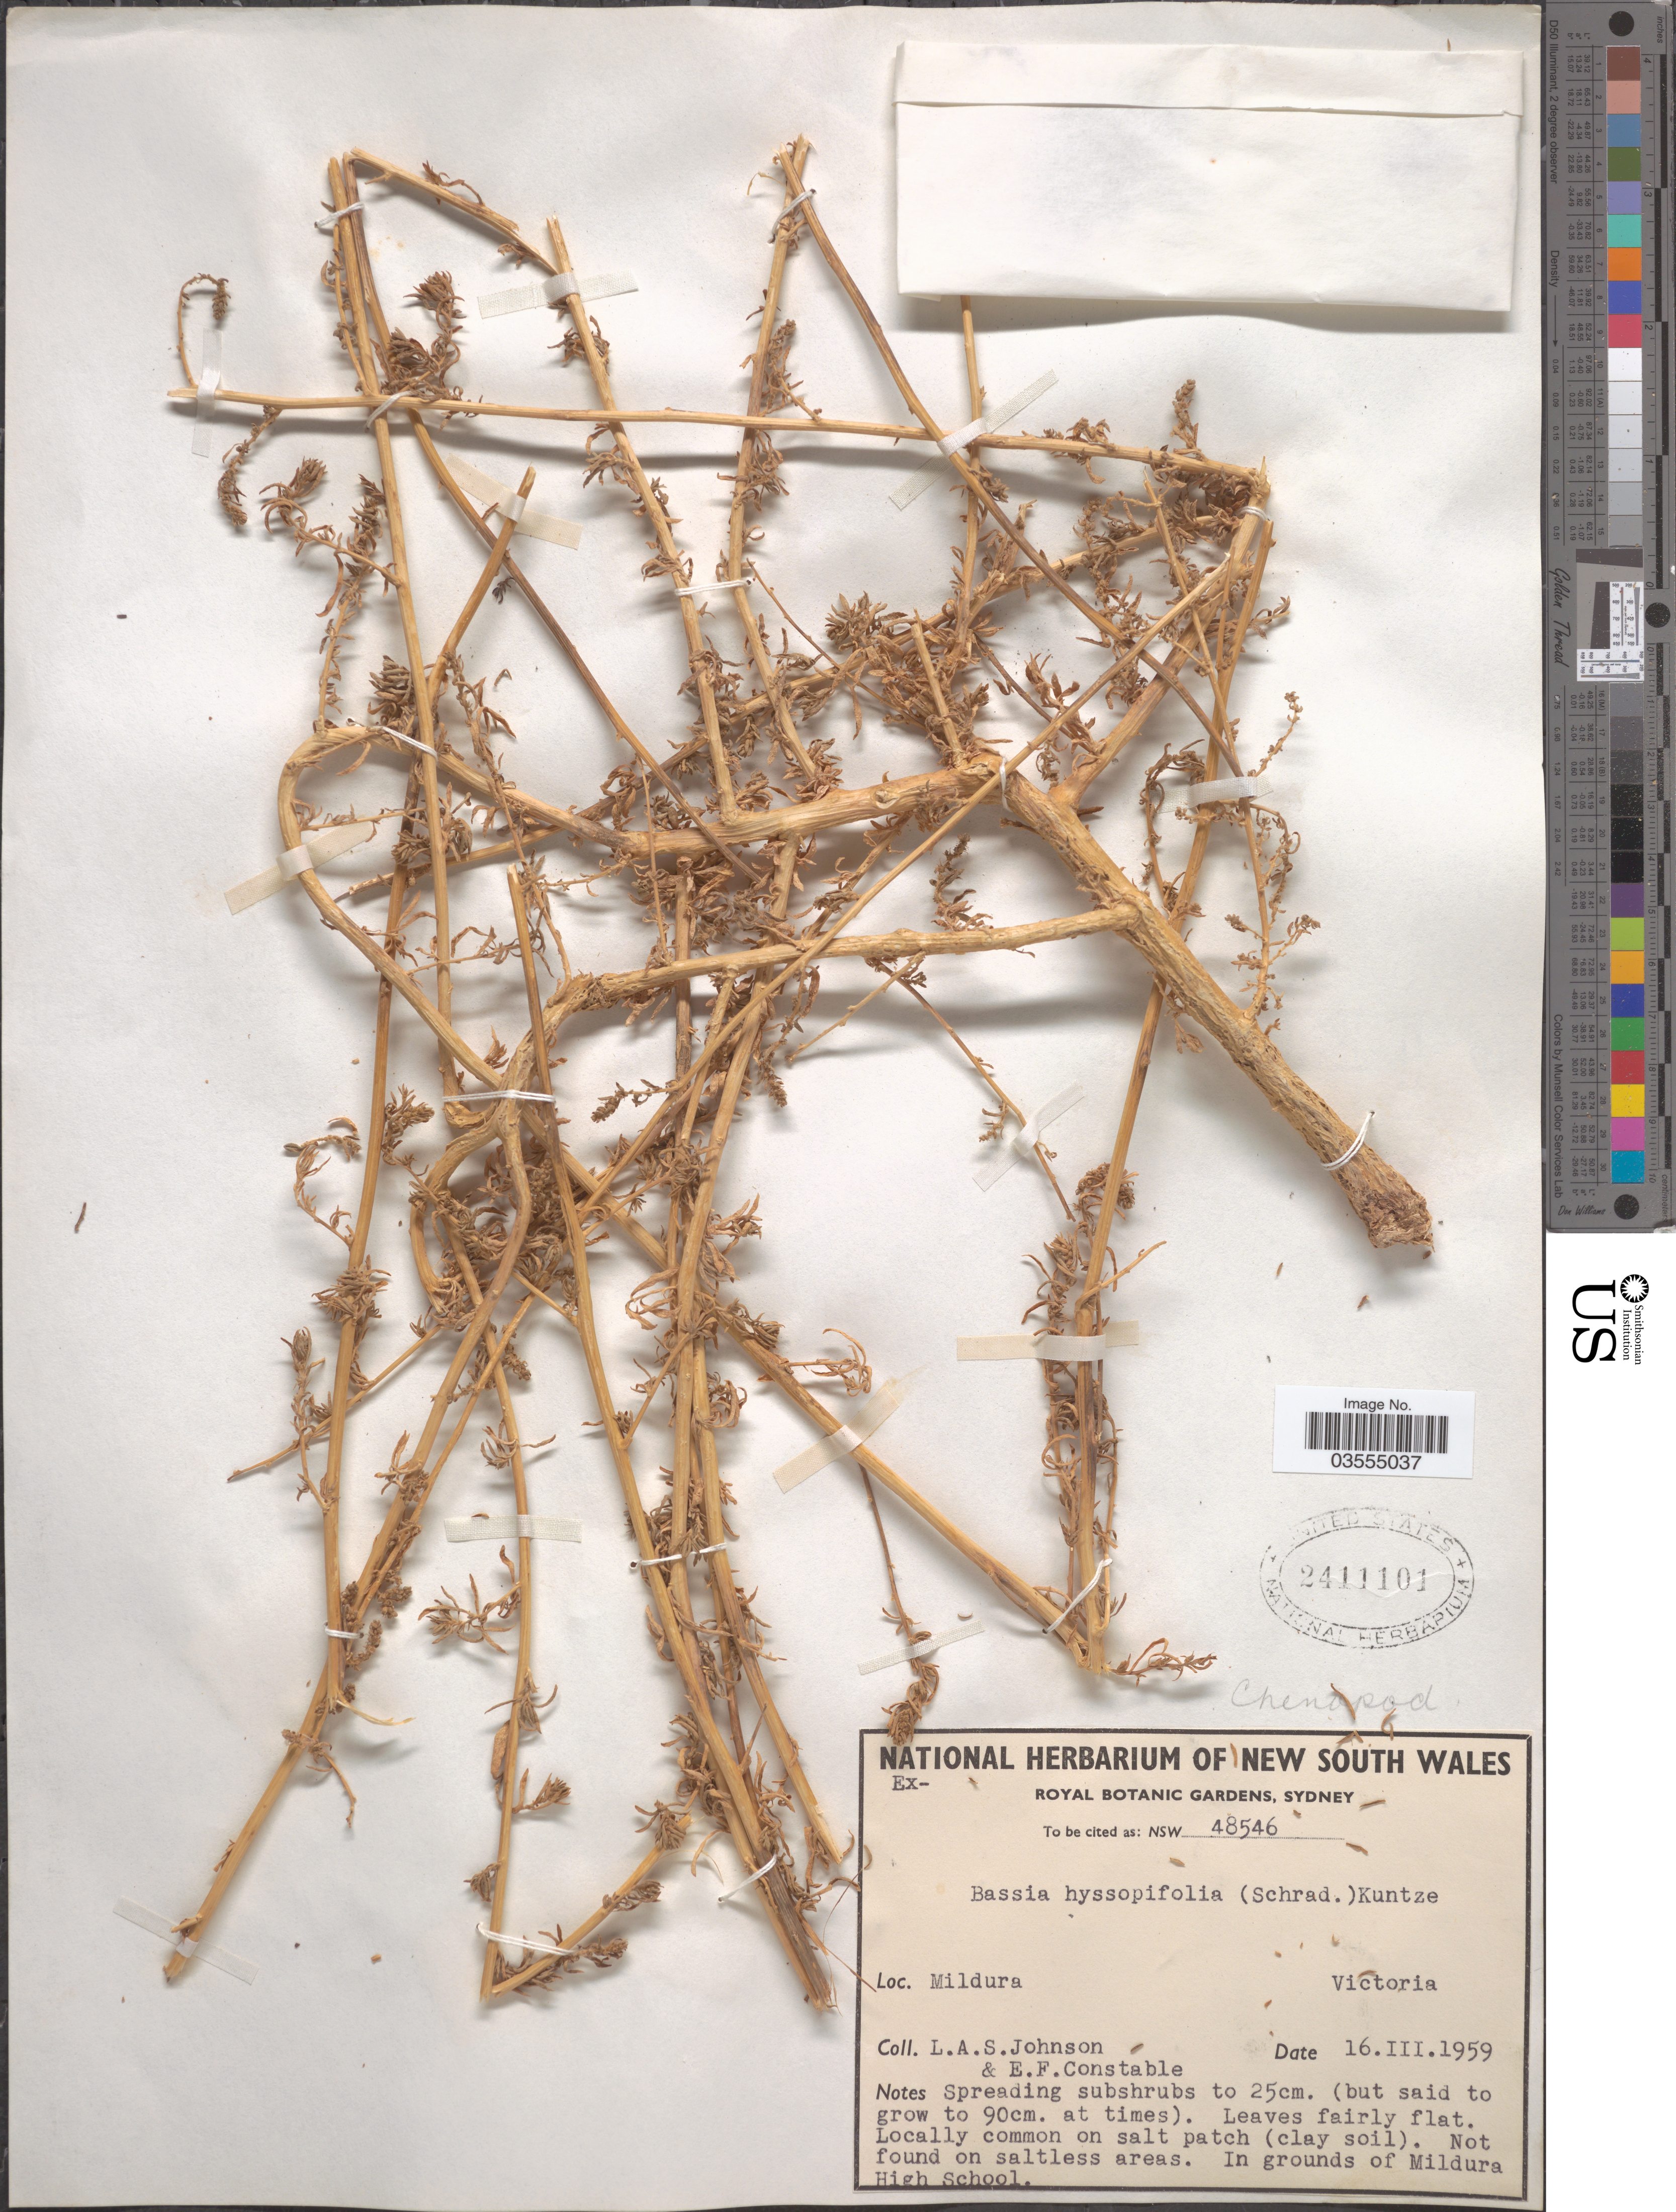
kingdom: Plantae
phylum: Tracheophyta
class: Magnoliopsida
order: Caryophyllales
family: Amaranthaceae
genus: Bassia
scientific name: Bassia hyssopifolia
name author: (Pall.) Kuntze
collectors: L. A. S. Johnson & E. F. Constable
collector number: NSW48546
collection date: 1959-03-16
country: Australia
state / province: New South Wales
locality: Mildura. Victoria.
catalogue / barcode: US 2411101